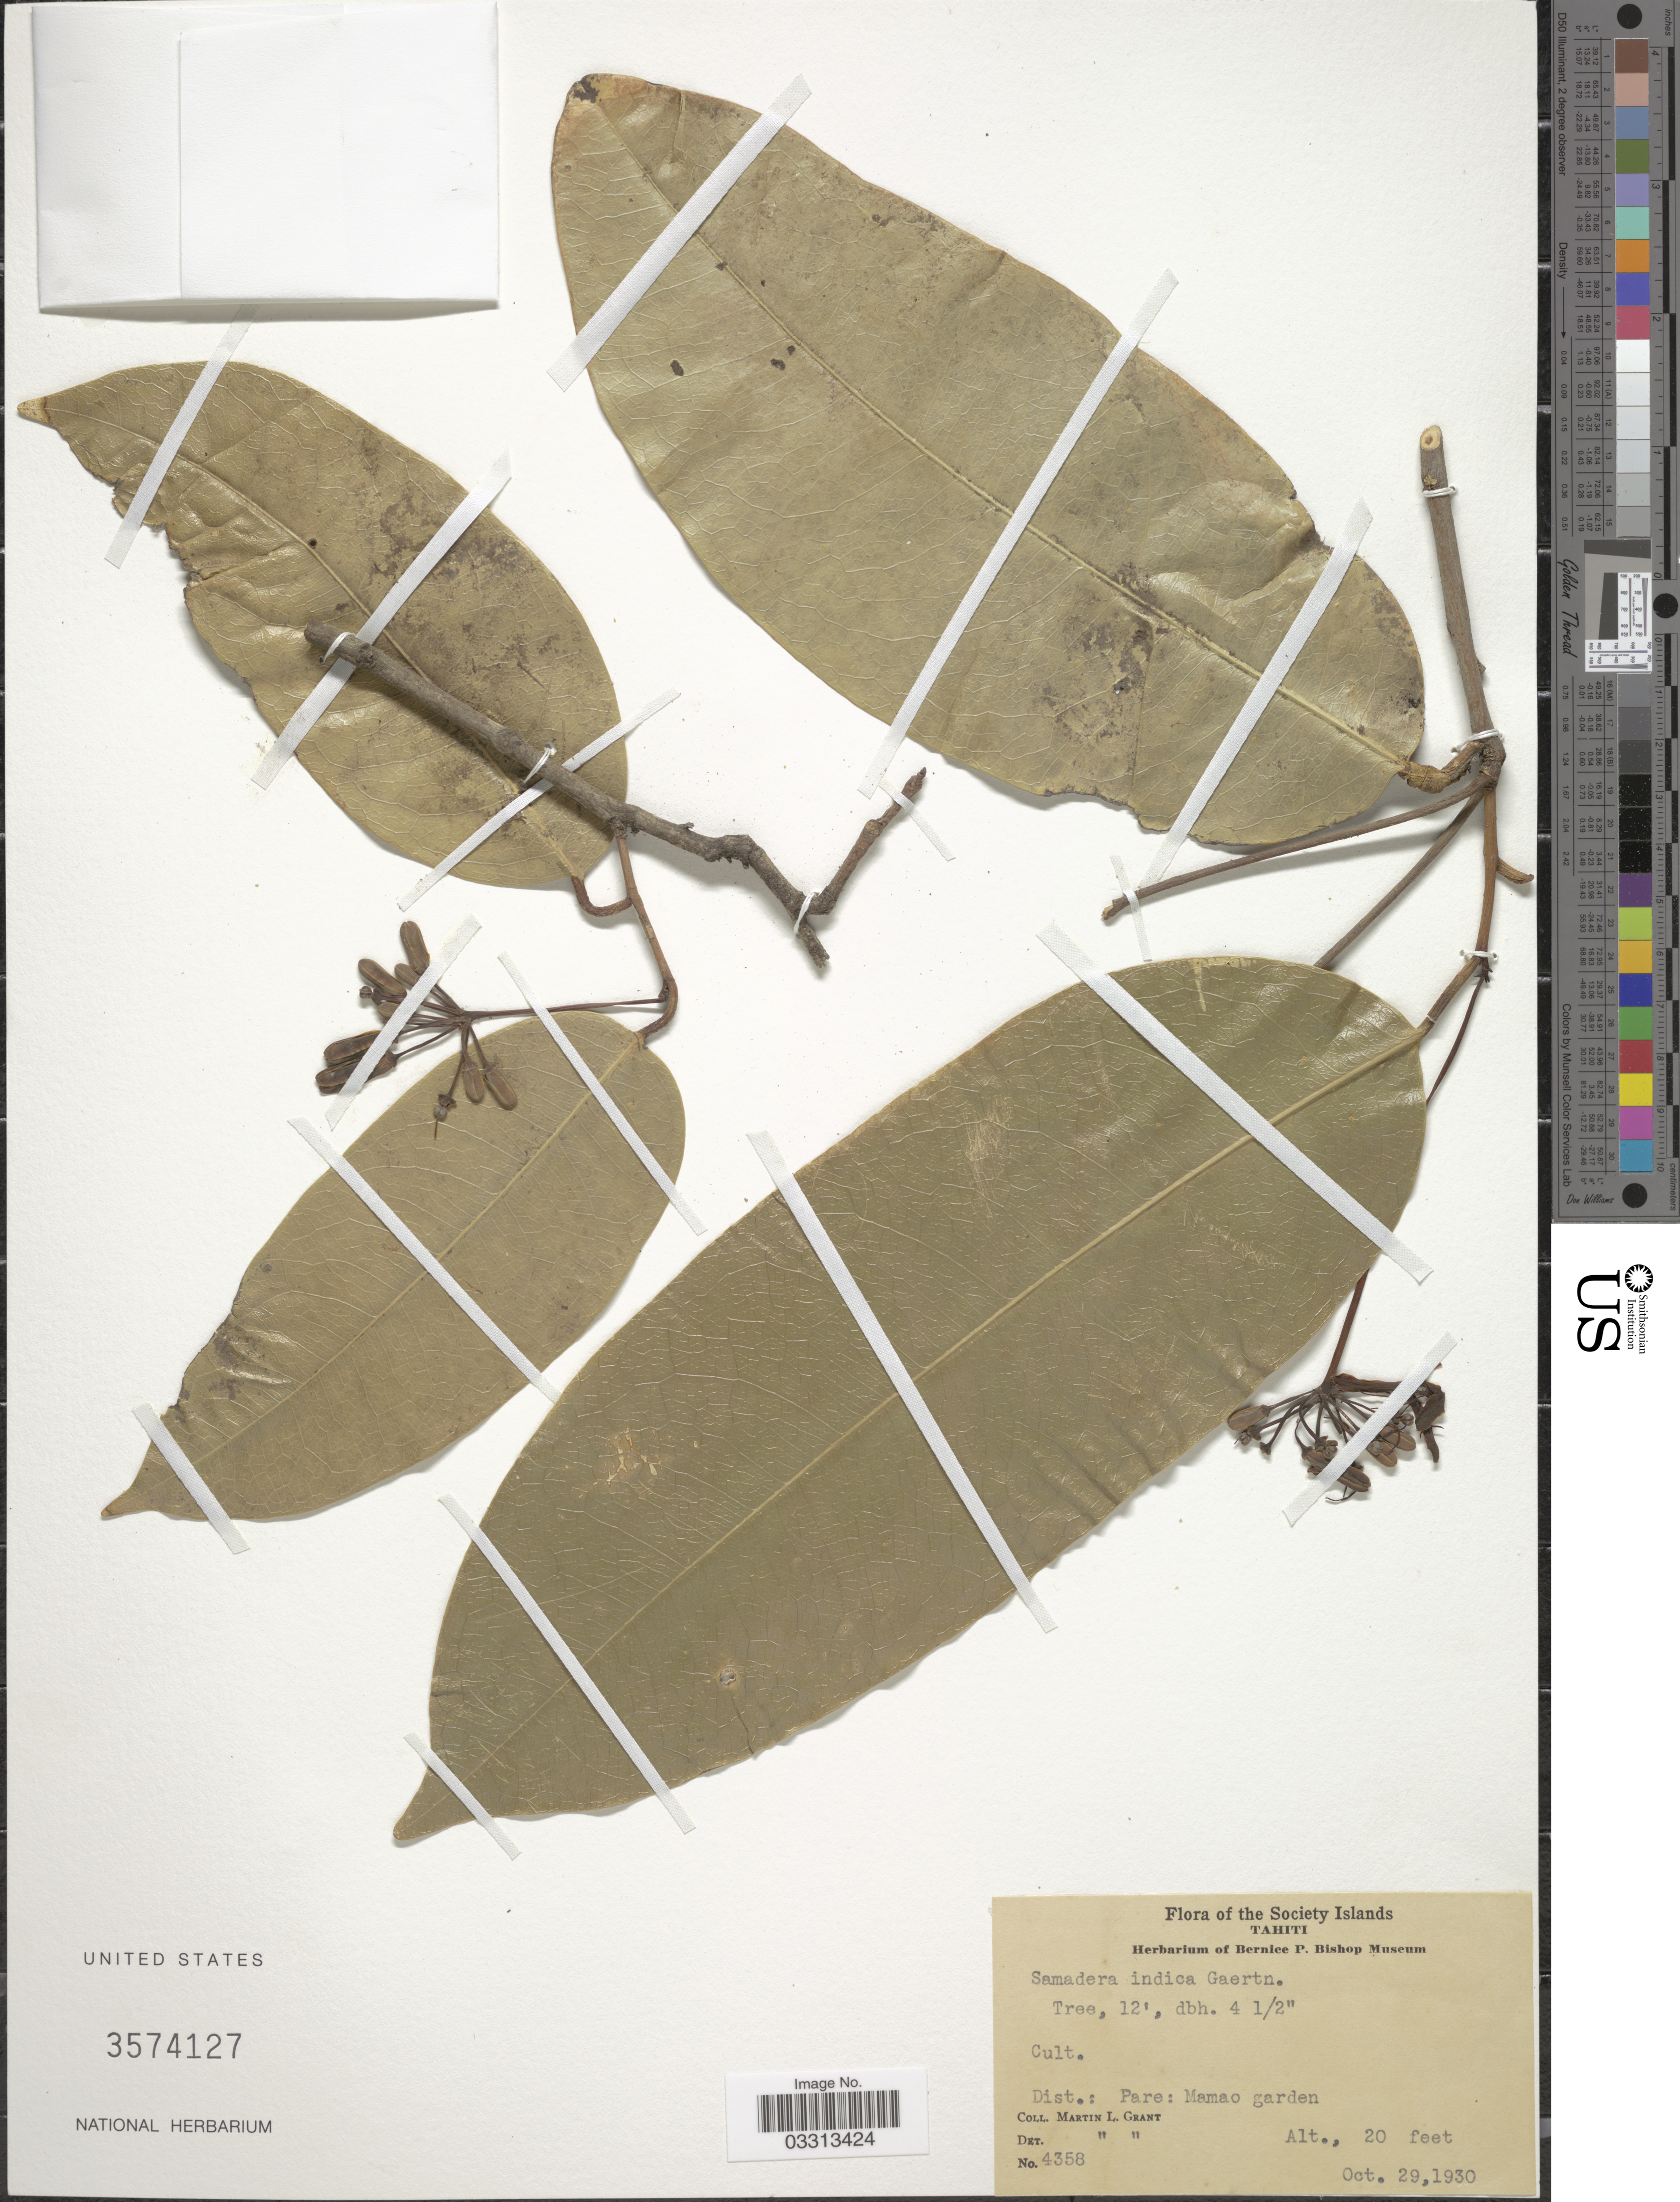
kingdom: Plantae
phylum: Tracheophyta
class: Magnoliopsida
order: Sapindales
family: Simaroubaceae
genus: Samadera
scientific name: Samadera indica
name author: Gaertn.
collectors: M. L. Grant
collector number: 4358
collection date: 1930-10-29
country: French Polynesia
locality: Society Islands. Tahiti. Dist.: Pare: Mamao garden.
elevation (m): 6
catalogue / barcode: US 3574127